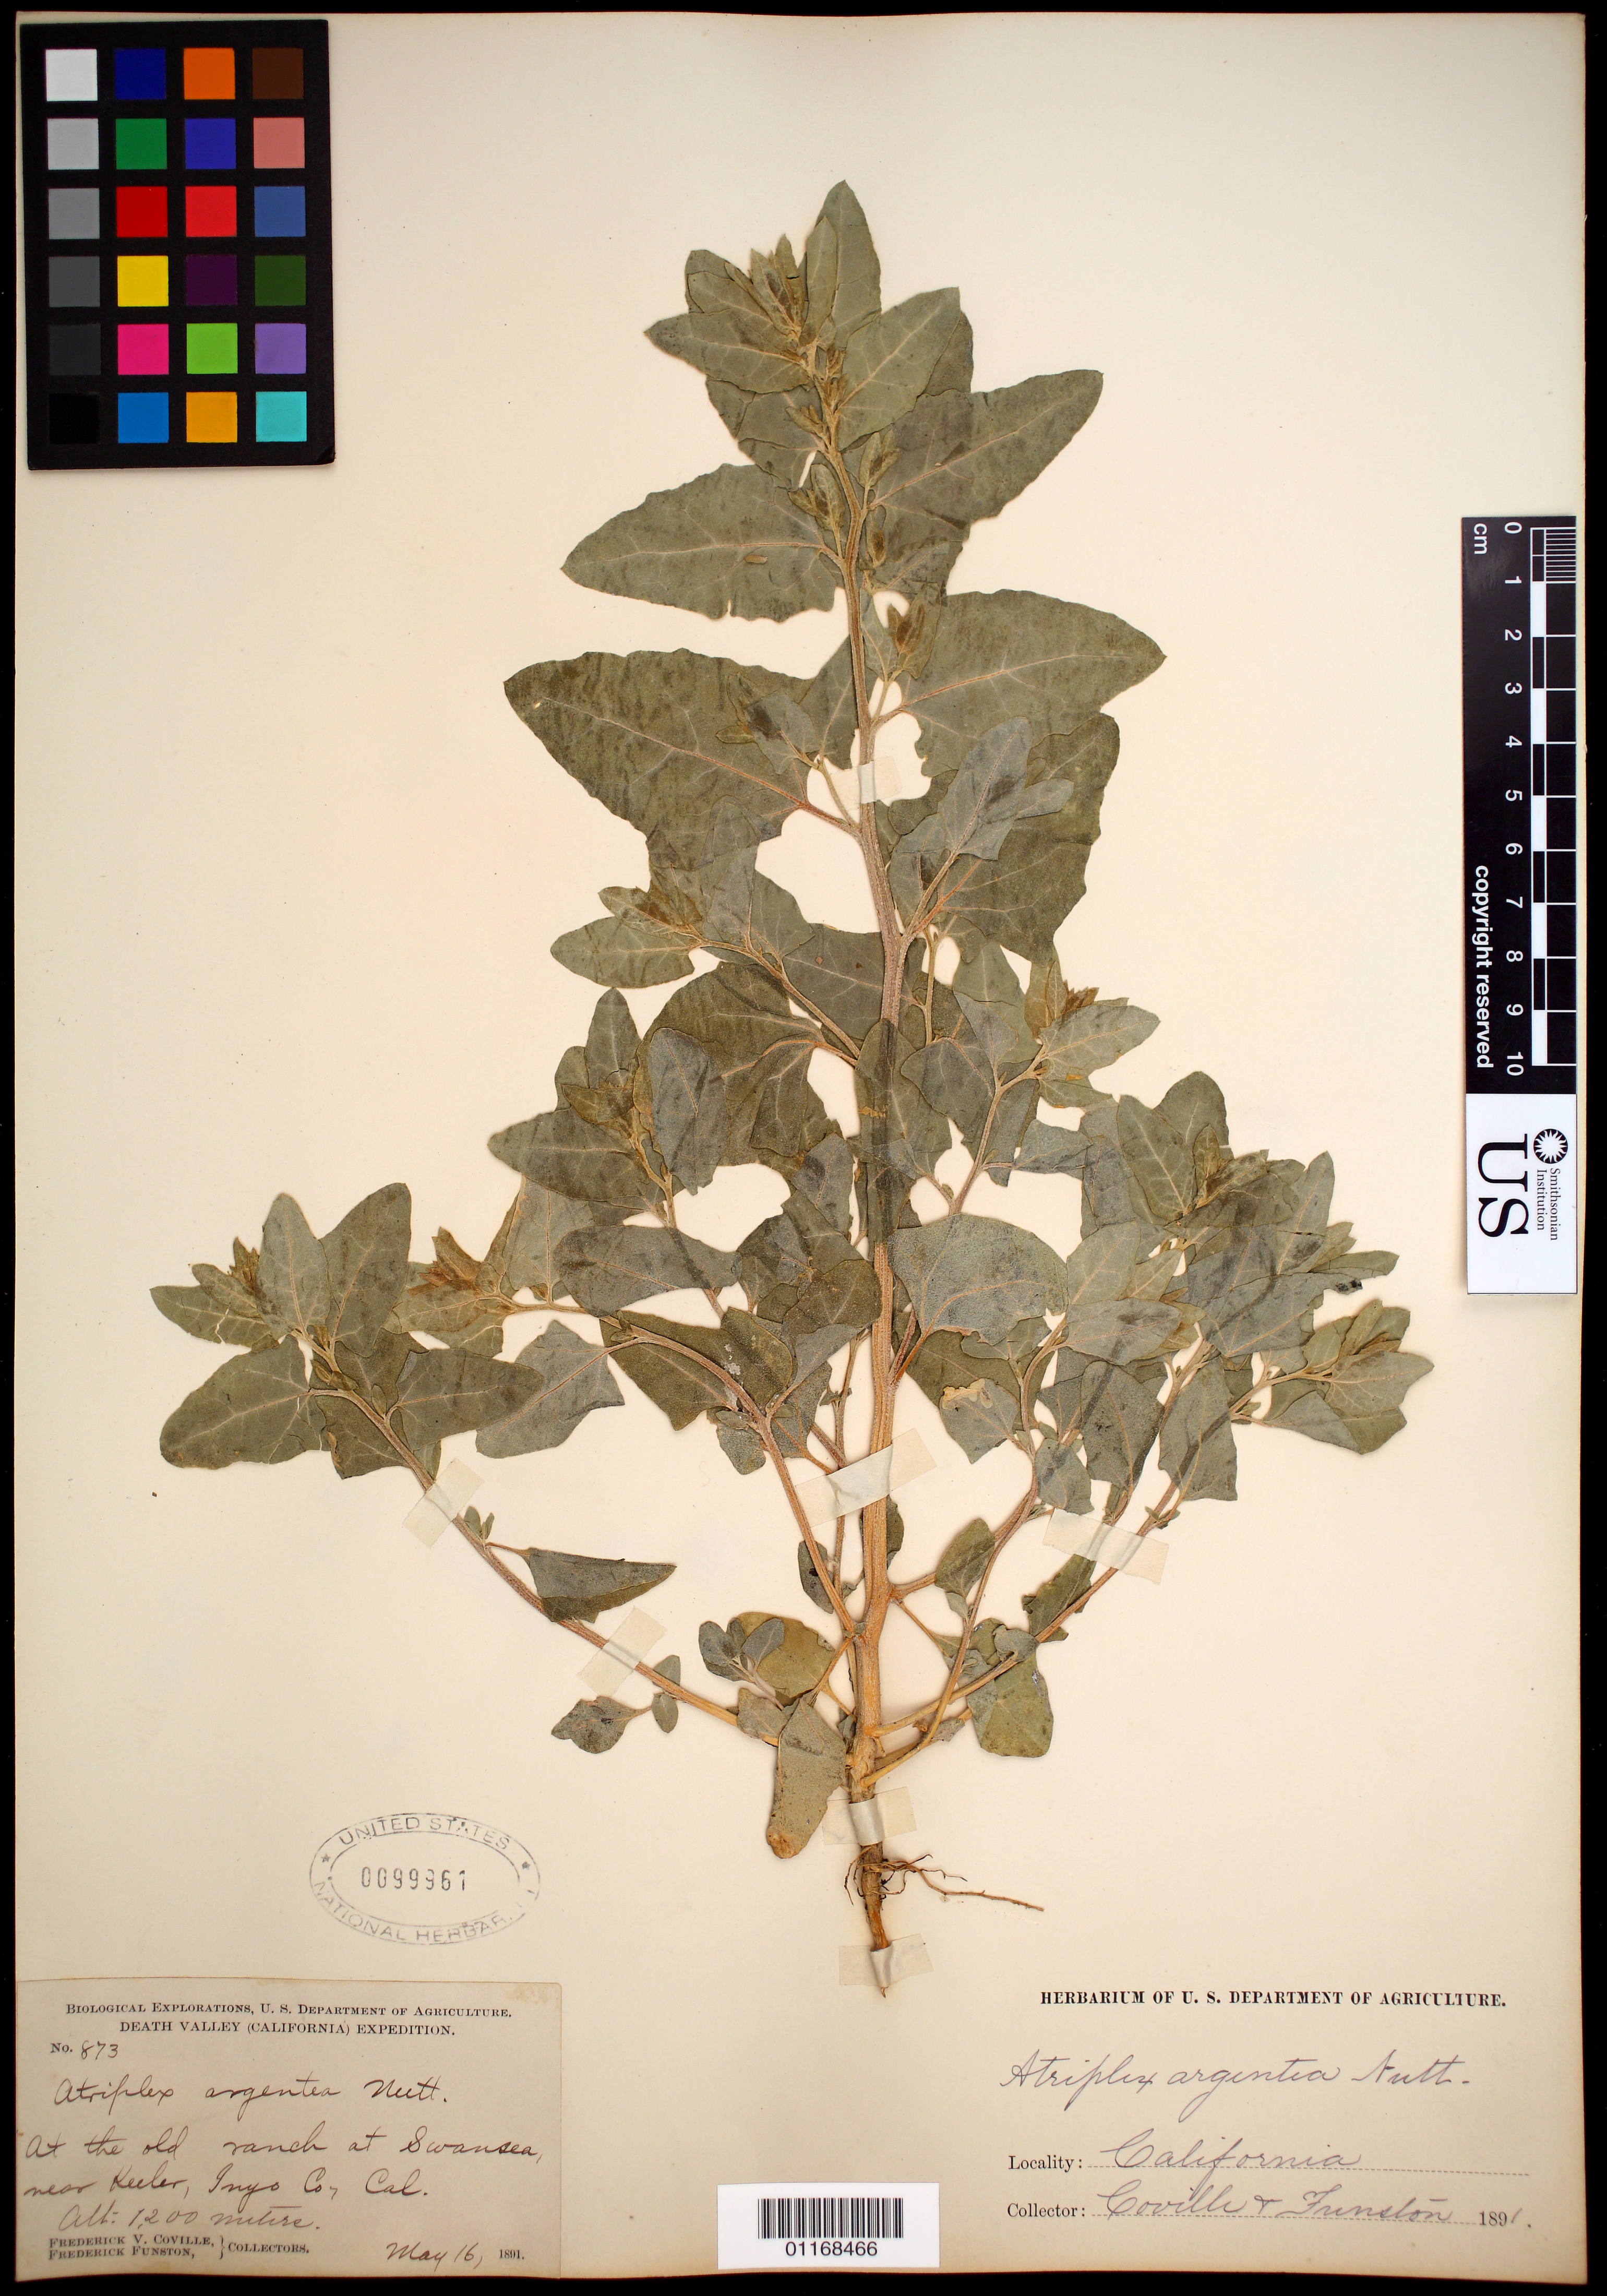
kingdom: Plantae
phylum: Tracheophyta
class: Magnoliopsida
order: Caryophyllales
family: Amaranthaceae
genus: Atriplex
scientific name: Atriplex argentea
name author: Nutt.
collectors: F. V. Coville, F. V. Coville & F. Funston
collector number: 873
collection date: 1891-05-16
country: United States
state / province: California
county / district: Inyo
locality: At the old ranch at Swan Sea, near Keeler.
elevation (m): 1200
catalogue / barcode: US 99961